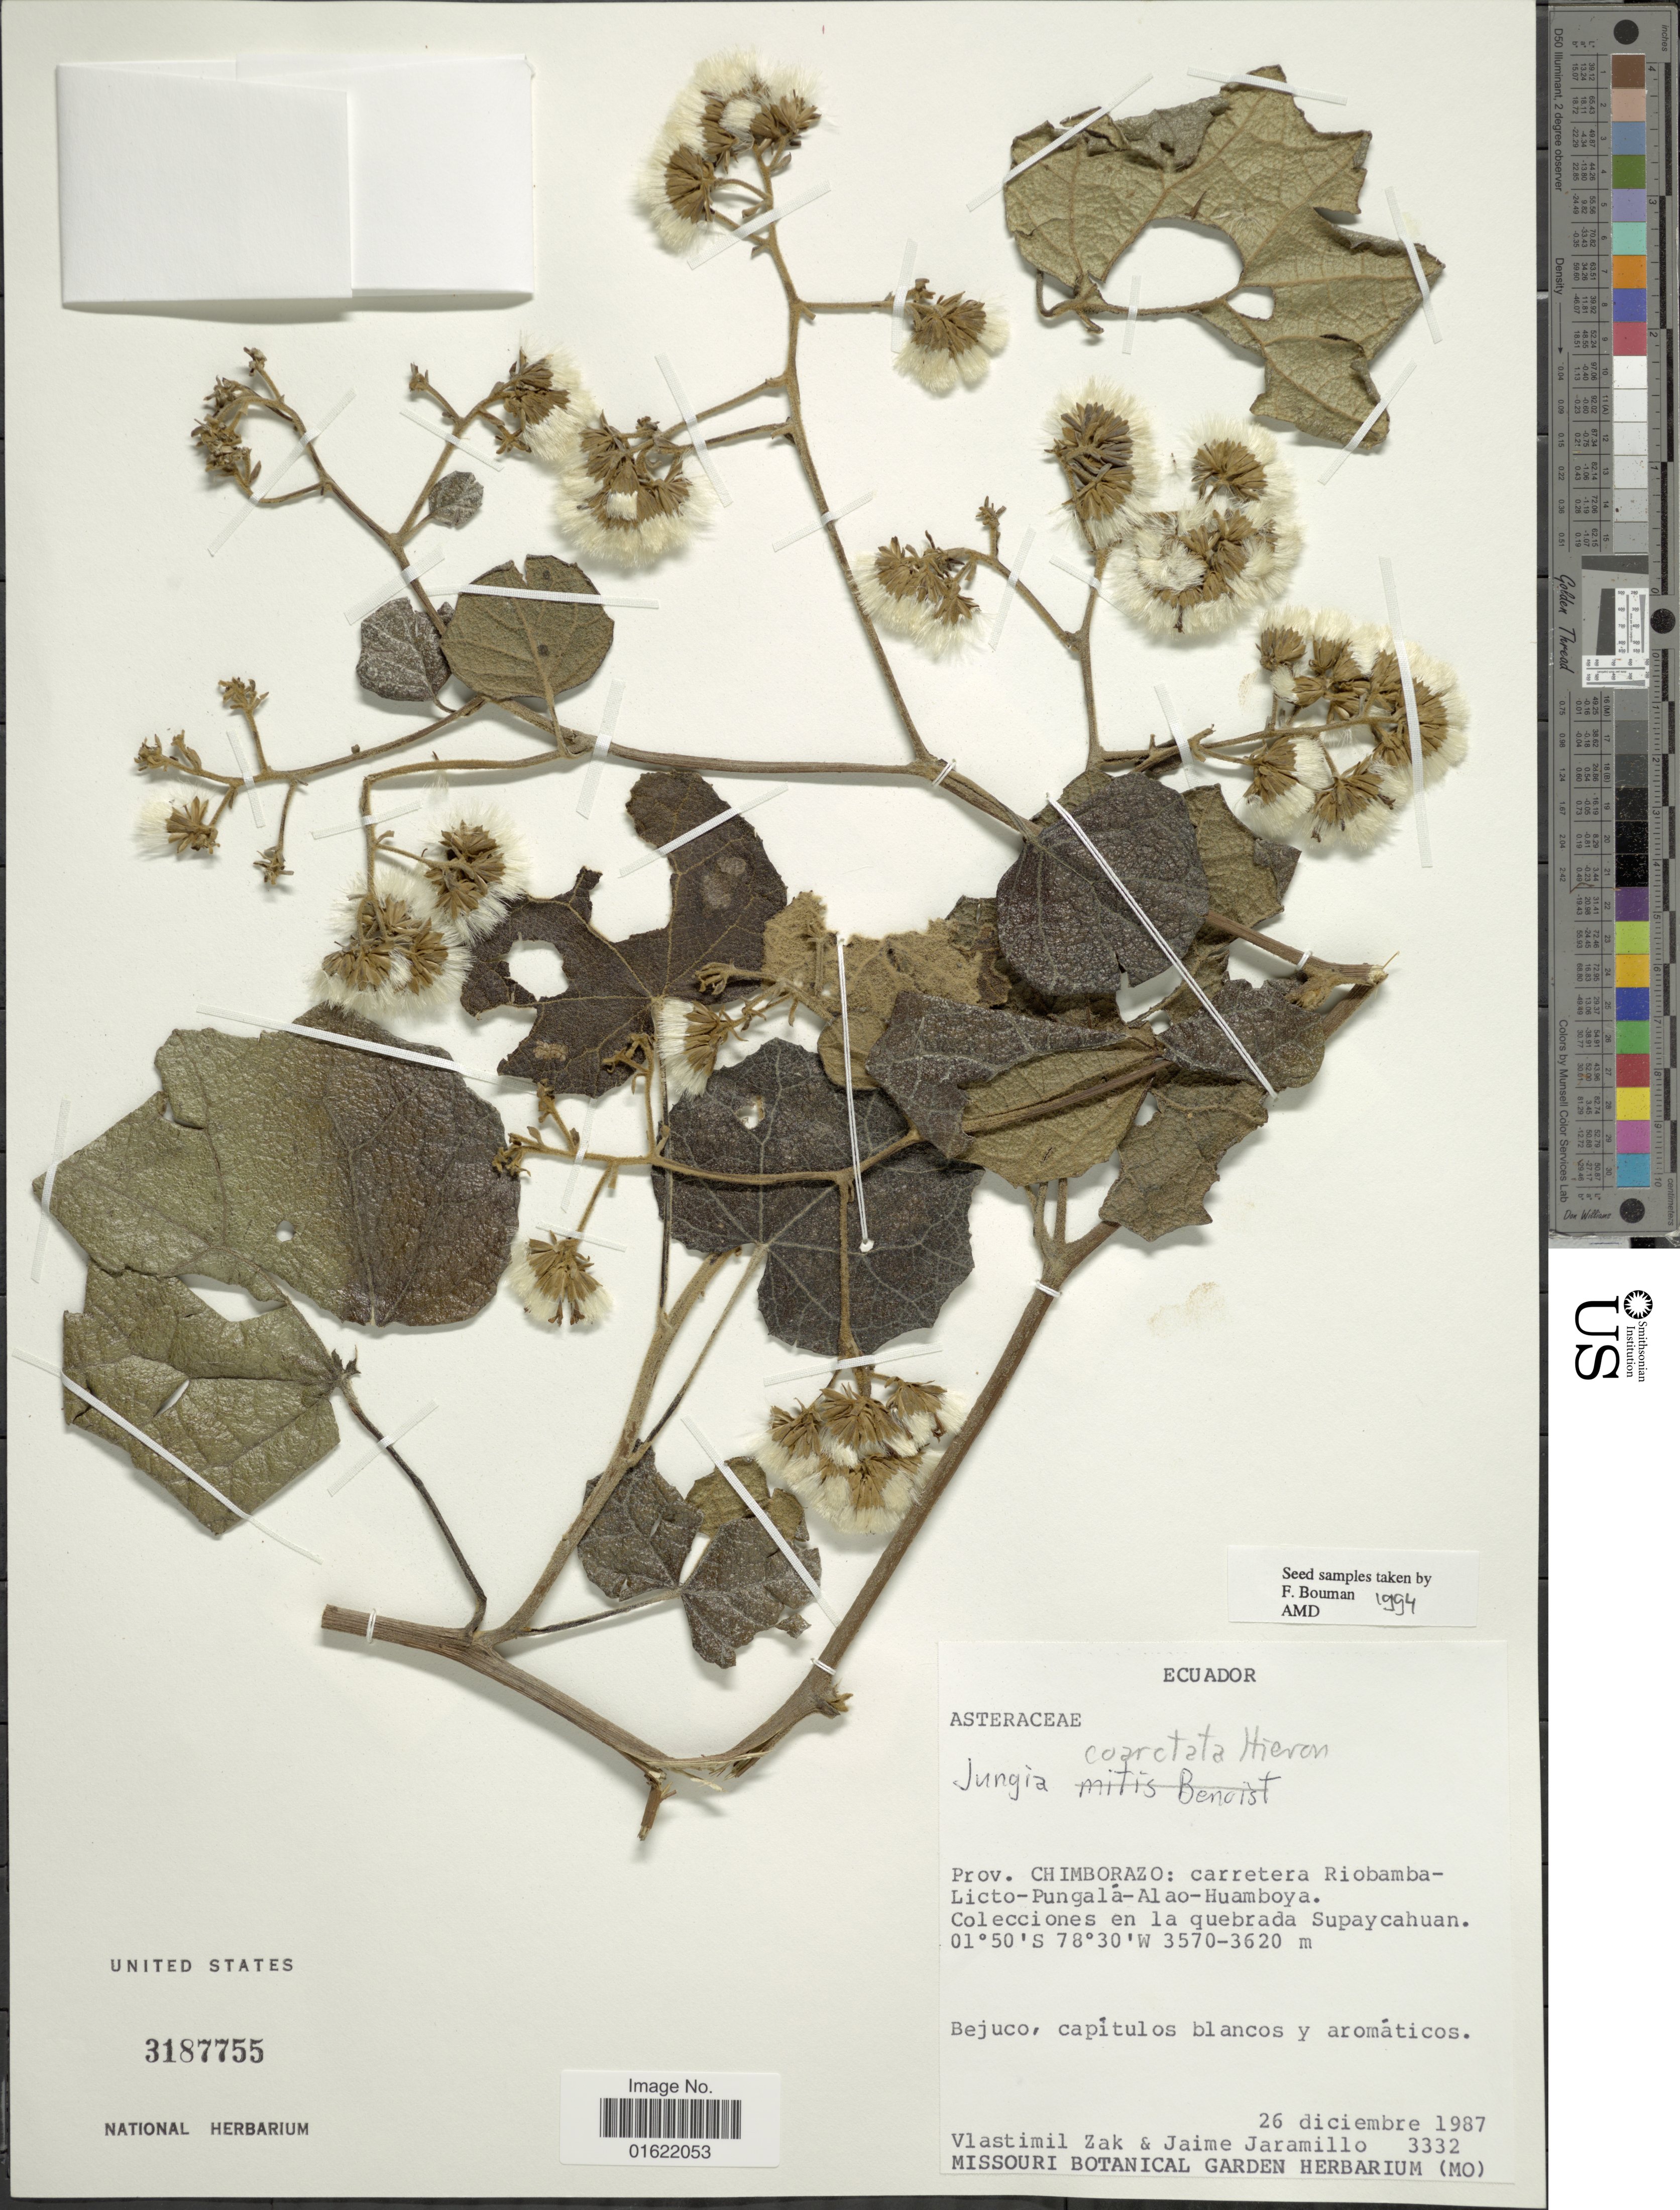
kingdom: Plantae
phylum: Tracheophyta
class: Magnoliopsida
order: Asterales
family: Asteraceae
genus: Jungia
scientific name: Jungia coarctata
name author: Hieron.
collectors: V. Zak & J. Jaramillo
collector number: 3332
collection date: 1987-12-26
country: Ecuador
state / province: Chimborazo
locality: Carretera Riobamba-Licto-Pungala-Aloa-Huamboya. Colecciones en la quebrada Supaycahuan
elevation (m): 3570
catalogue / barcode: US 3187755